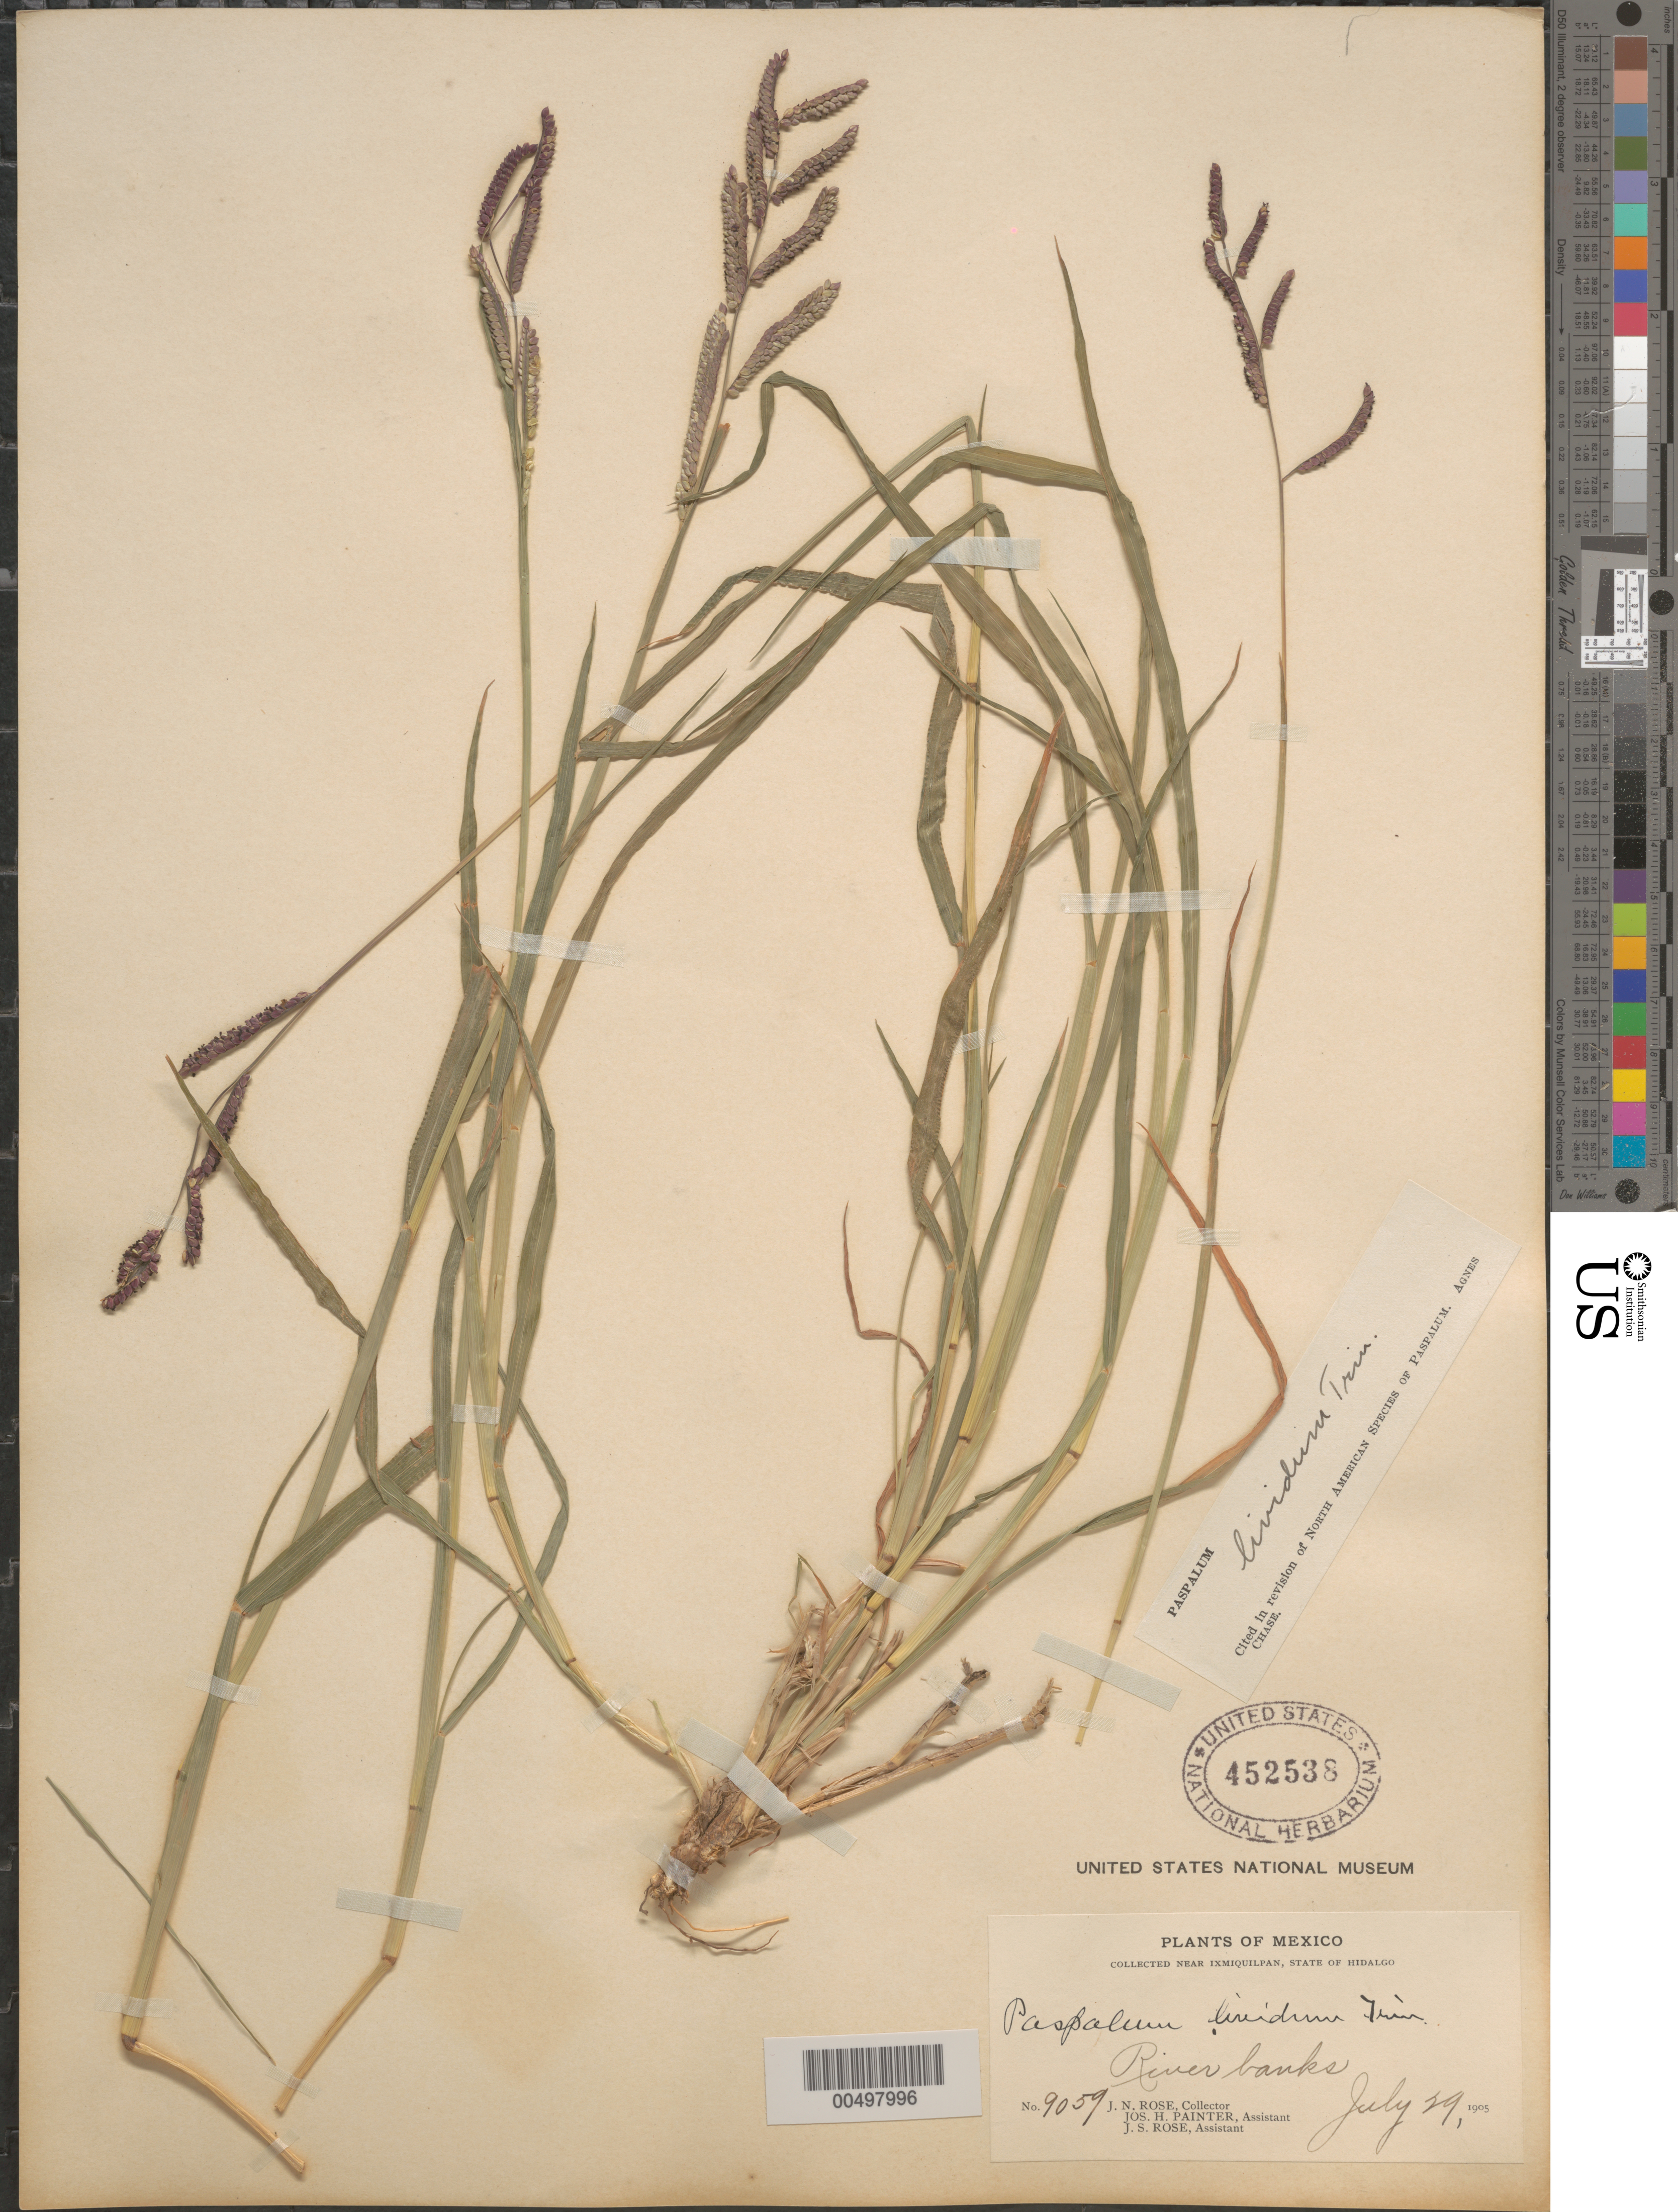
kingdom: Plantae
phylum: Tracheophyta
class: Liliopsida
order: Poales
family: Poaceae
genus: Paspalum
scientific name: Paspalum lividum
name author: Trin. in Schltdl.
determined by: Chase, [M.] Agnes, (US)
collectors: J. N. Rose, J. H. Painter & J. S. Rose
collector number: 9059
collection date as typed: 29 Jul 1905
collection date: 1905-07-29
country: Mexico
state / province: Hidalgo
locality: Near Ixmiquilpan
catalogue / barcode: US 452538